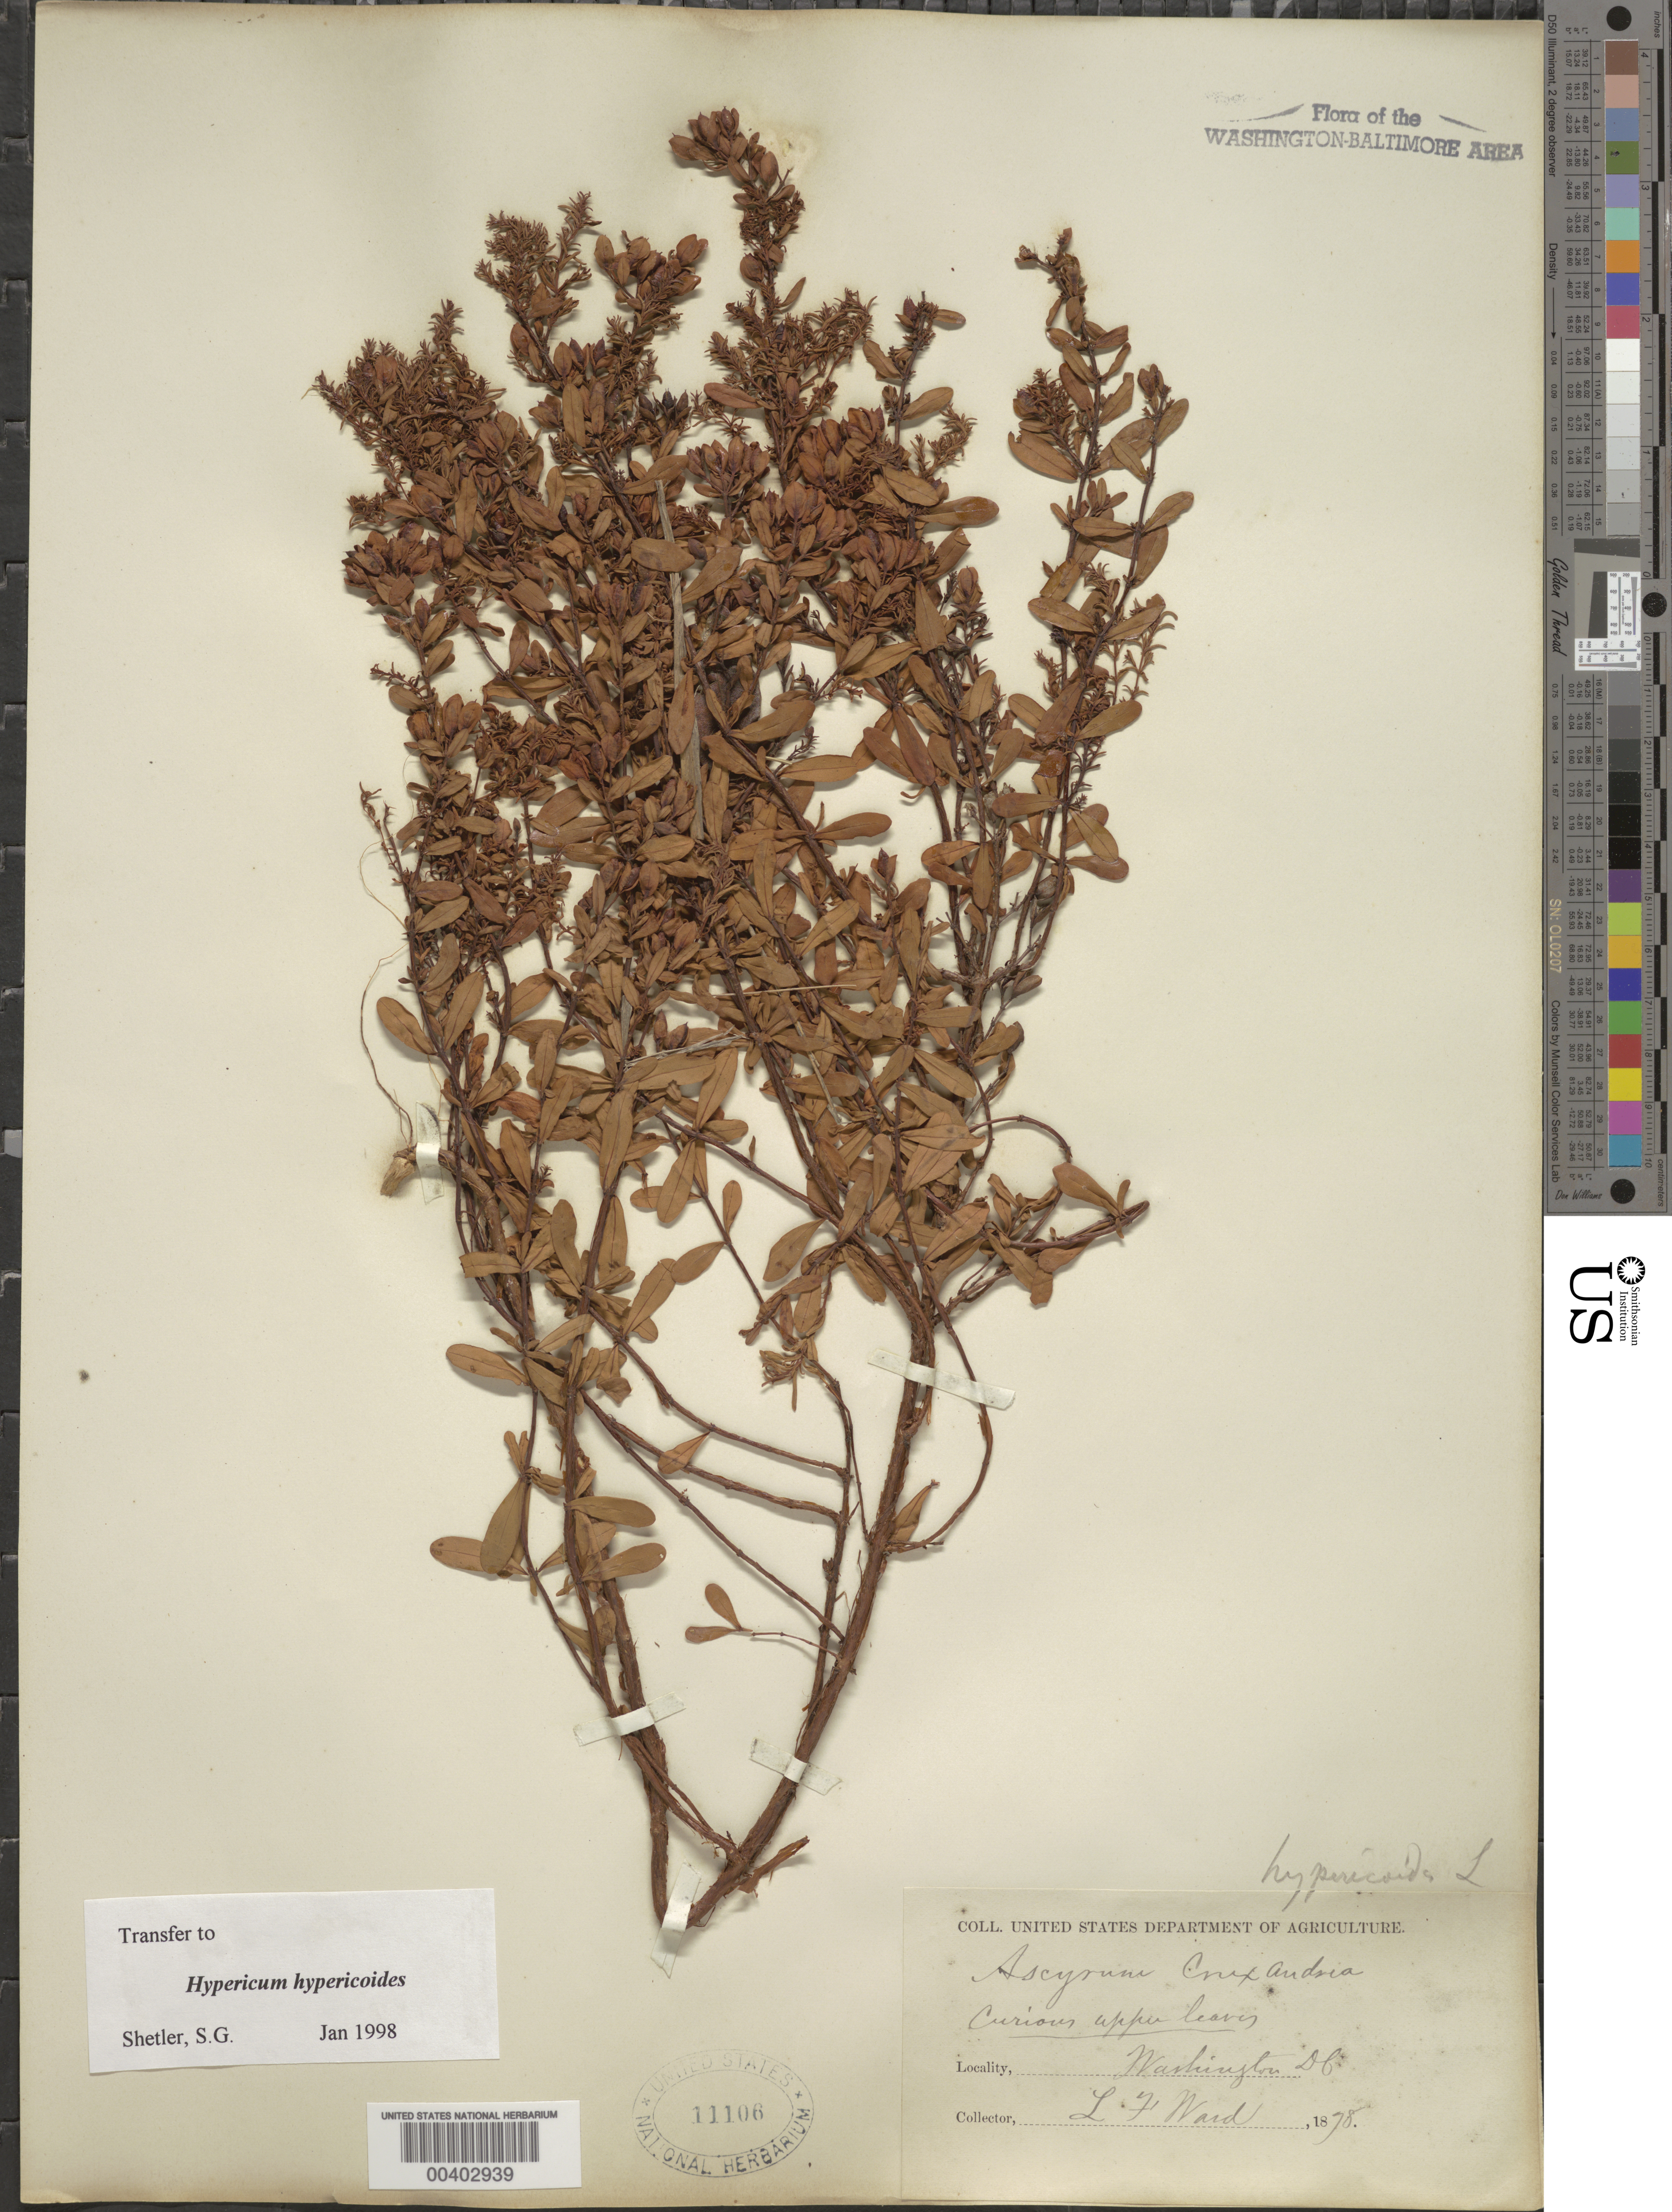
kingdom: Plantae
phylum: Tracheophyta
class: Magnoliopsida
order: Malpighiales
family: Hypericaceae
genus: Hypericum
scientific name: Hypericum hypericoides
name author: (L.) Crantz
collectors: L. F. Ward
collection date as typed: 1878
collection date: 1878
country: United States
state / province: District of Columbia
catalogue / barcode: US 11106